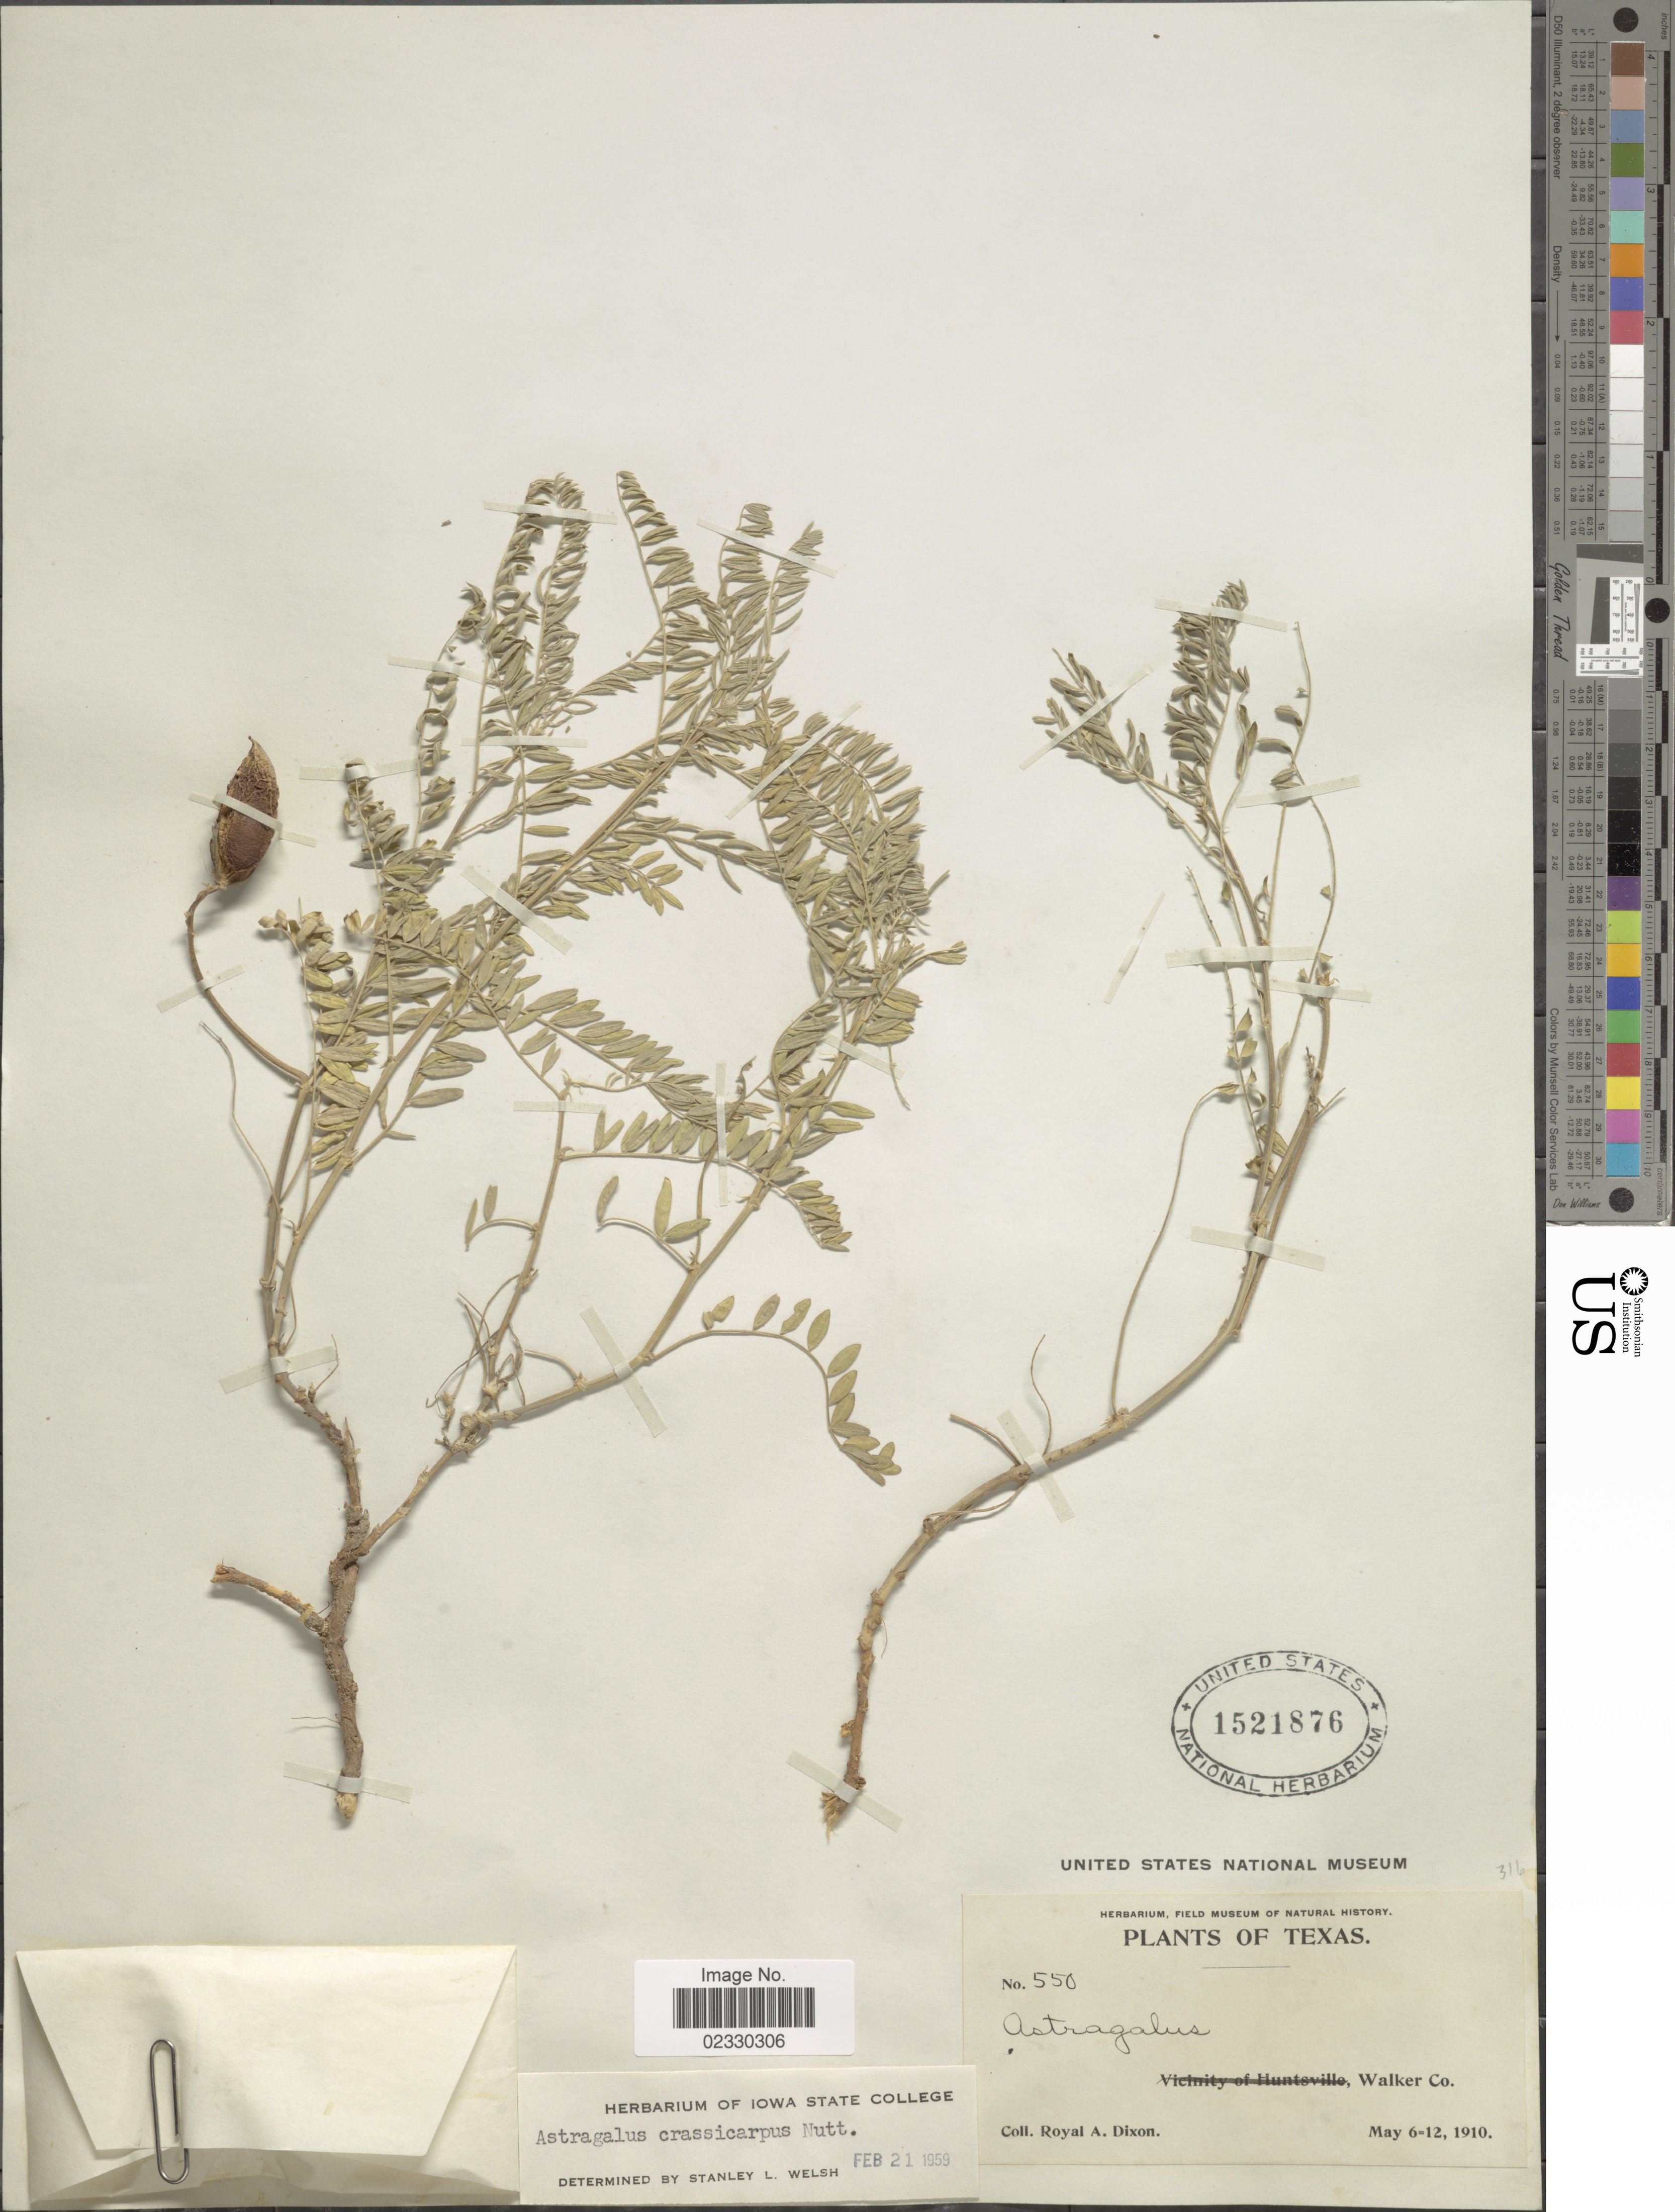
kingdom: Plantae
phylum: Tracheophyta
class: Magnoliopsida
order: Fabales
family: Fabaceae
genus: Astragalus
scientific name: Astragalus crassicarpus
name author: Nutt.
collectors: R. A. Dixon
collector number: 550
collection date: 1910-05-06/1910-05-12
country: United States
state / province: Texas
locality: Walker Co.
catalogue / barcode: US 1521876